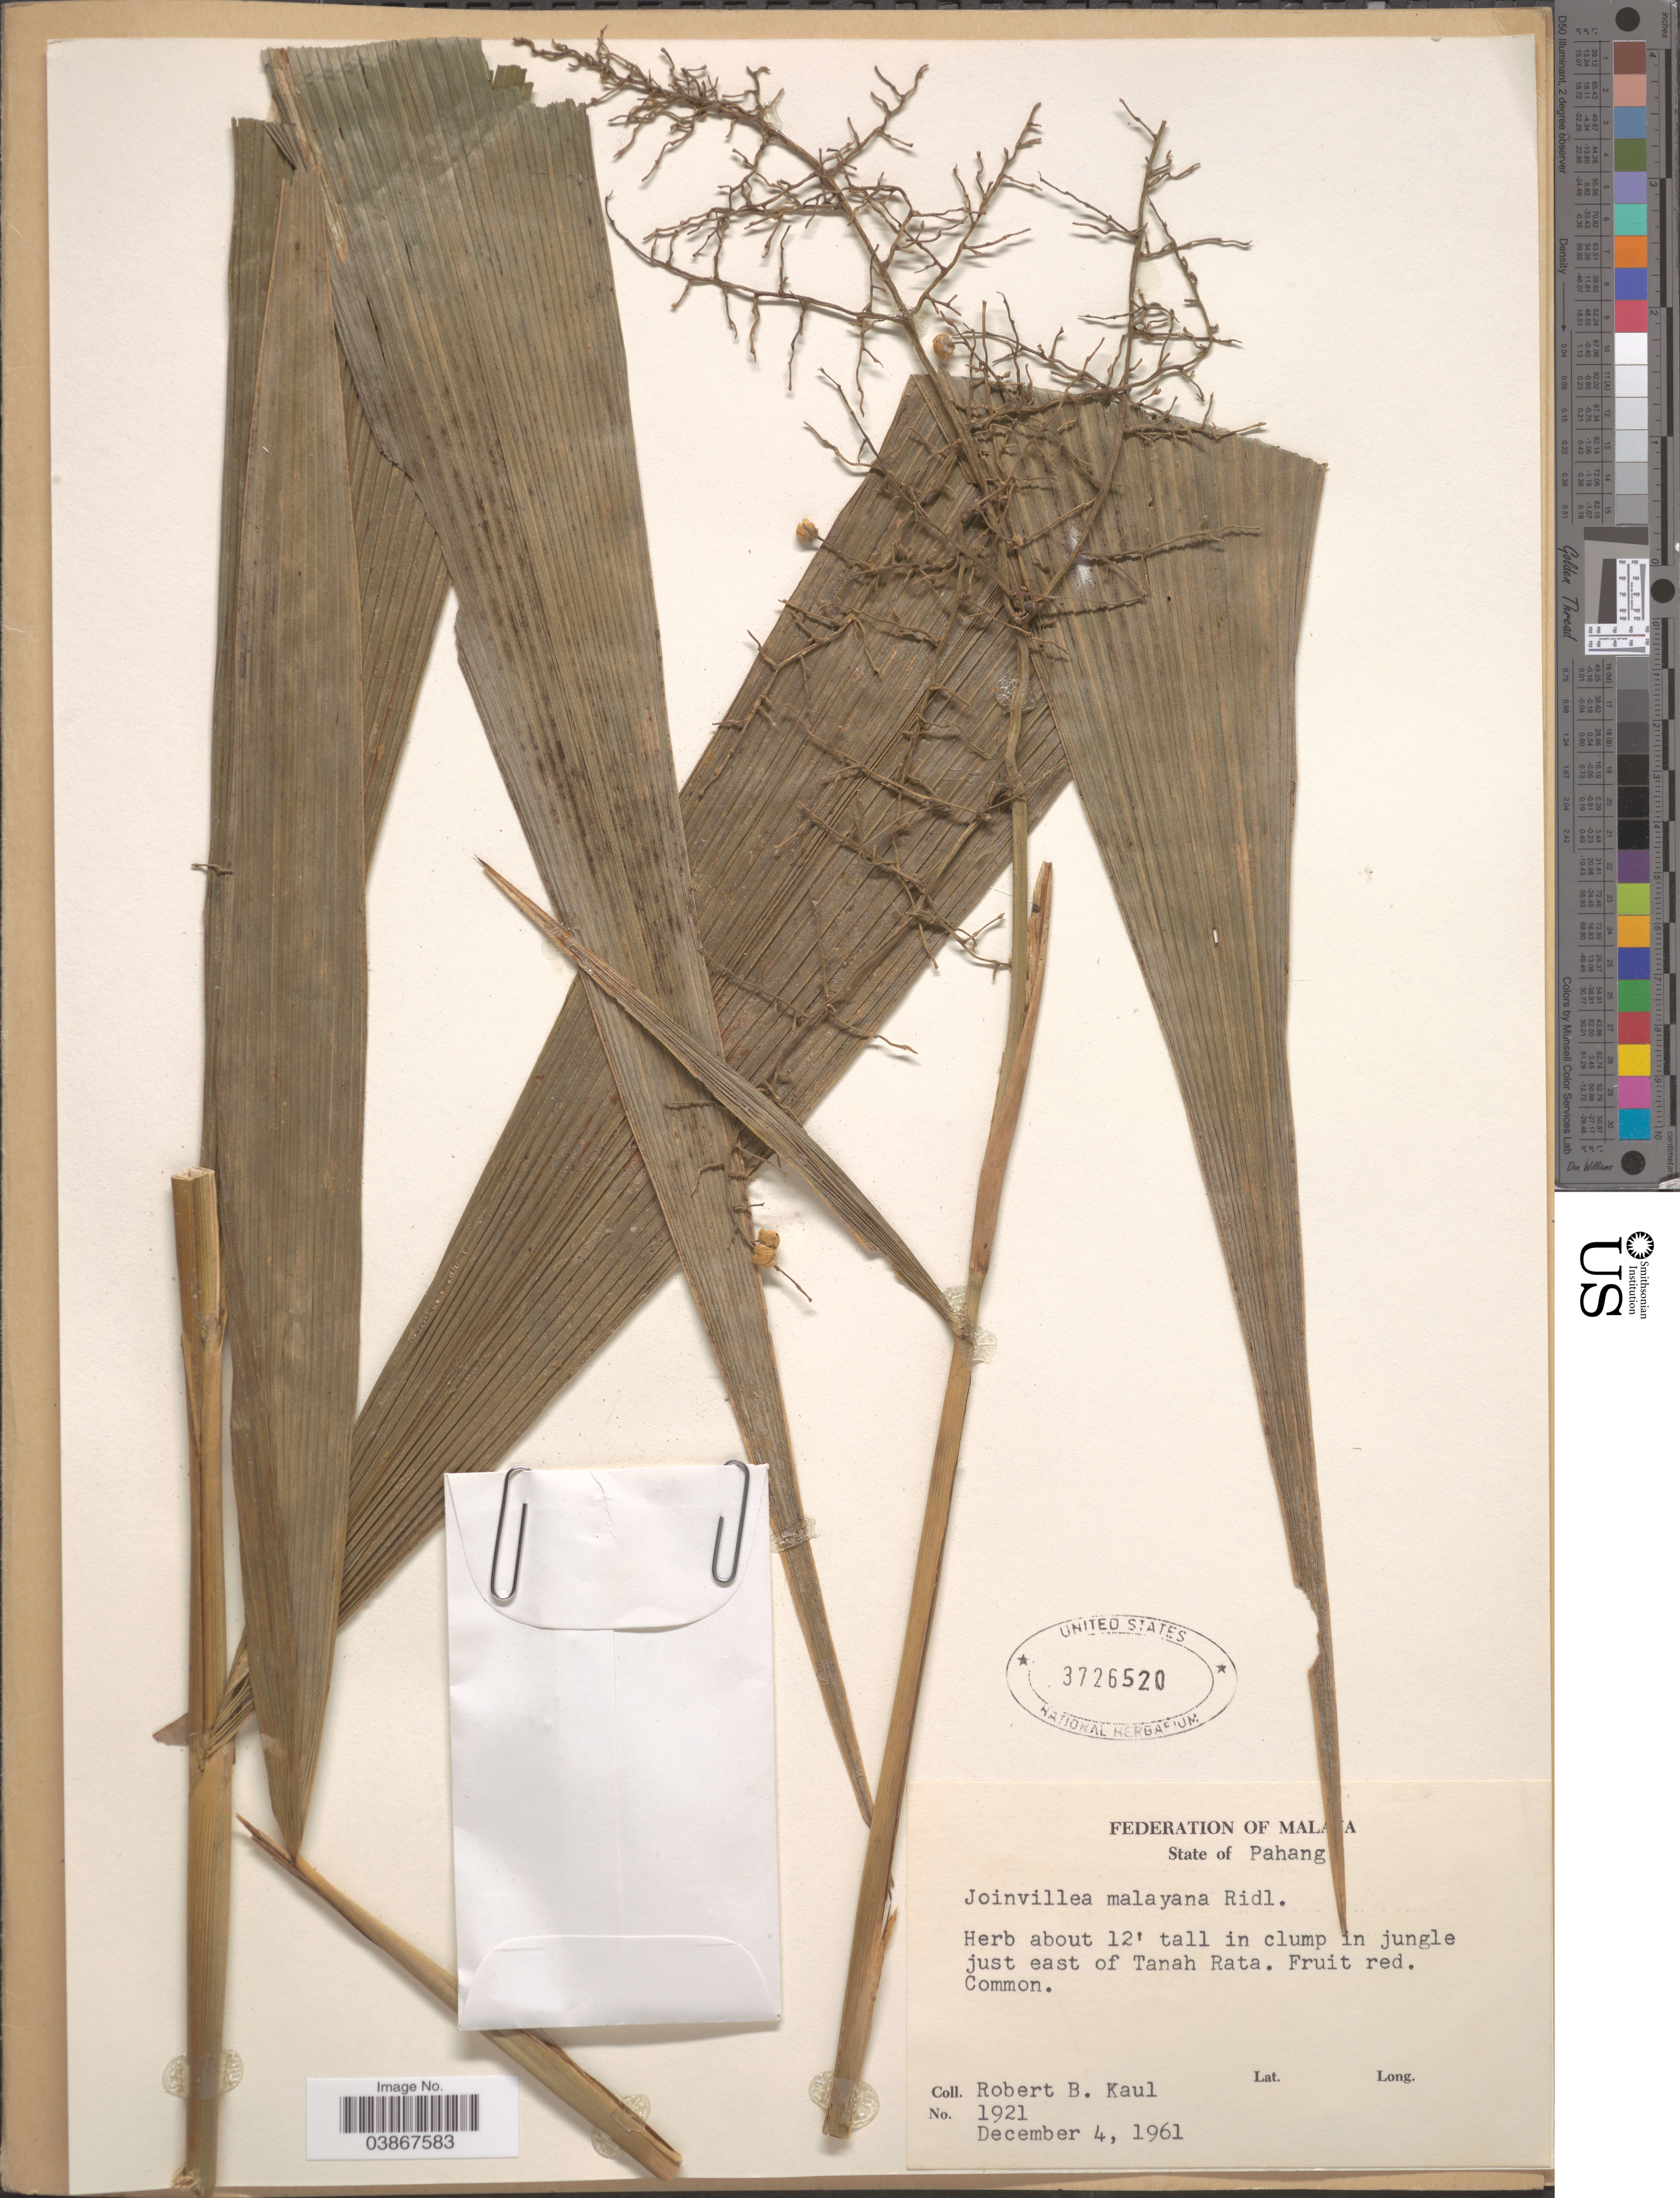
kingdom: Plantae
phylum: Tracheophyta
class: Liliopsida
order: Poales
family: Joinvilleaceae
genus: Joinvillea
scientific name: Joinvillea malayana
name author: Ridl.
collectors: R. Kaul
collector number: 1921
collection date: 1961-12-04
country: Malaysia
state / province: Pahang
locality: Mala [illegible text]a. In jungle just east of Tanah Rata.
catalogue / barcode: US 3726520